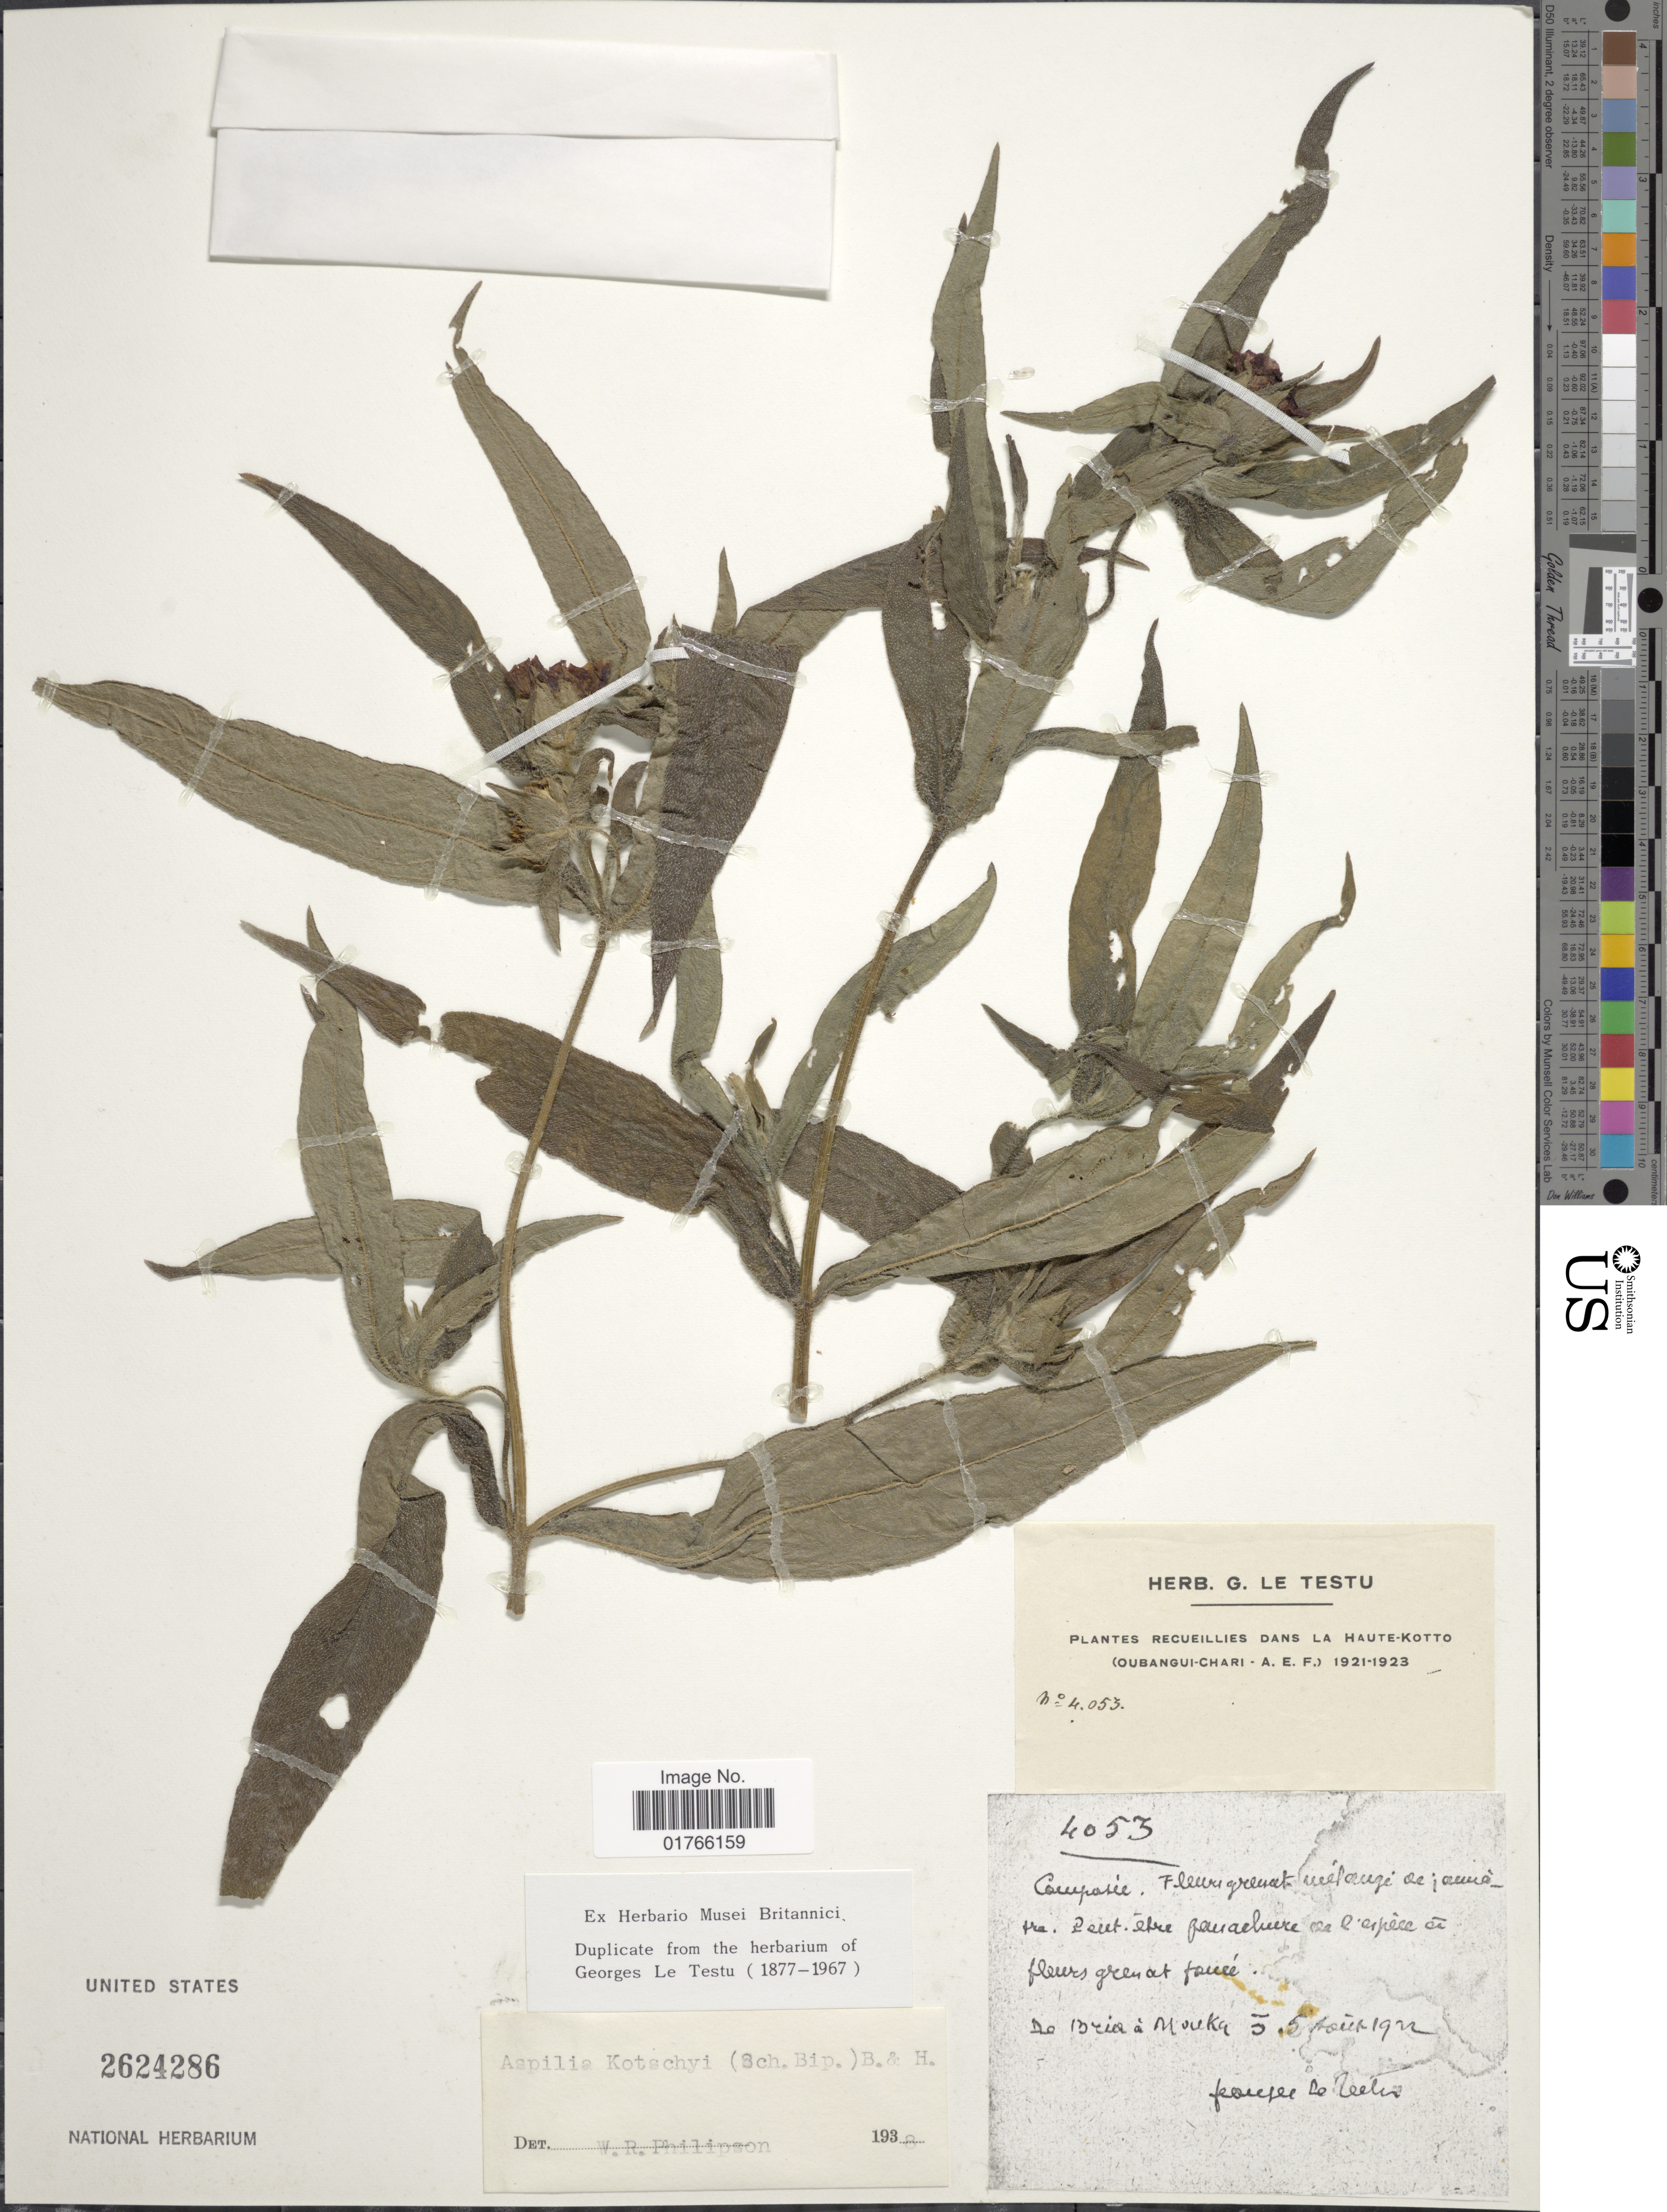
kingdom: Plantae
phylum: Tracheophyta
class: Magnoliopsida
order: Asterales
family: Asteraceae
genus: Aspilia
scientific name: Aspilia kotschyi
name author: (Sch. Bip.) Oliv.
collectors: G. Le Testu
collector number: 4053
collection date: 1922-08-05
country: Central African Republic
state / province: Haute-Kotto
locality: De Bria a Mouka.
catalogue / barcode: US 2624286